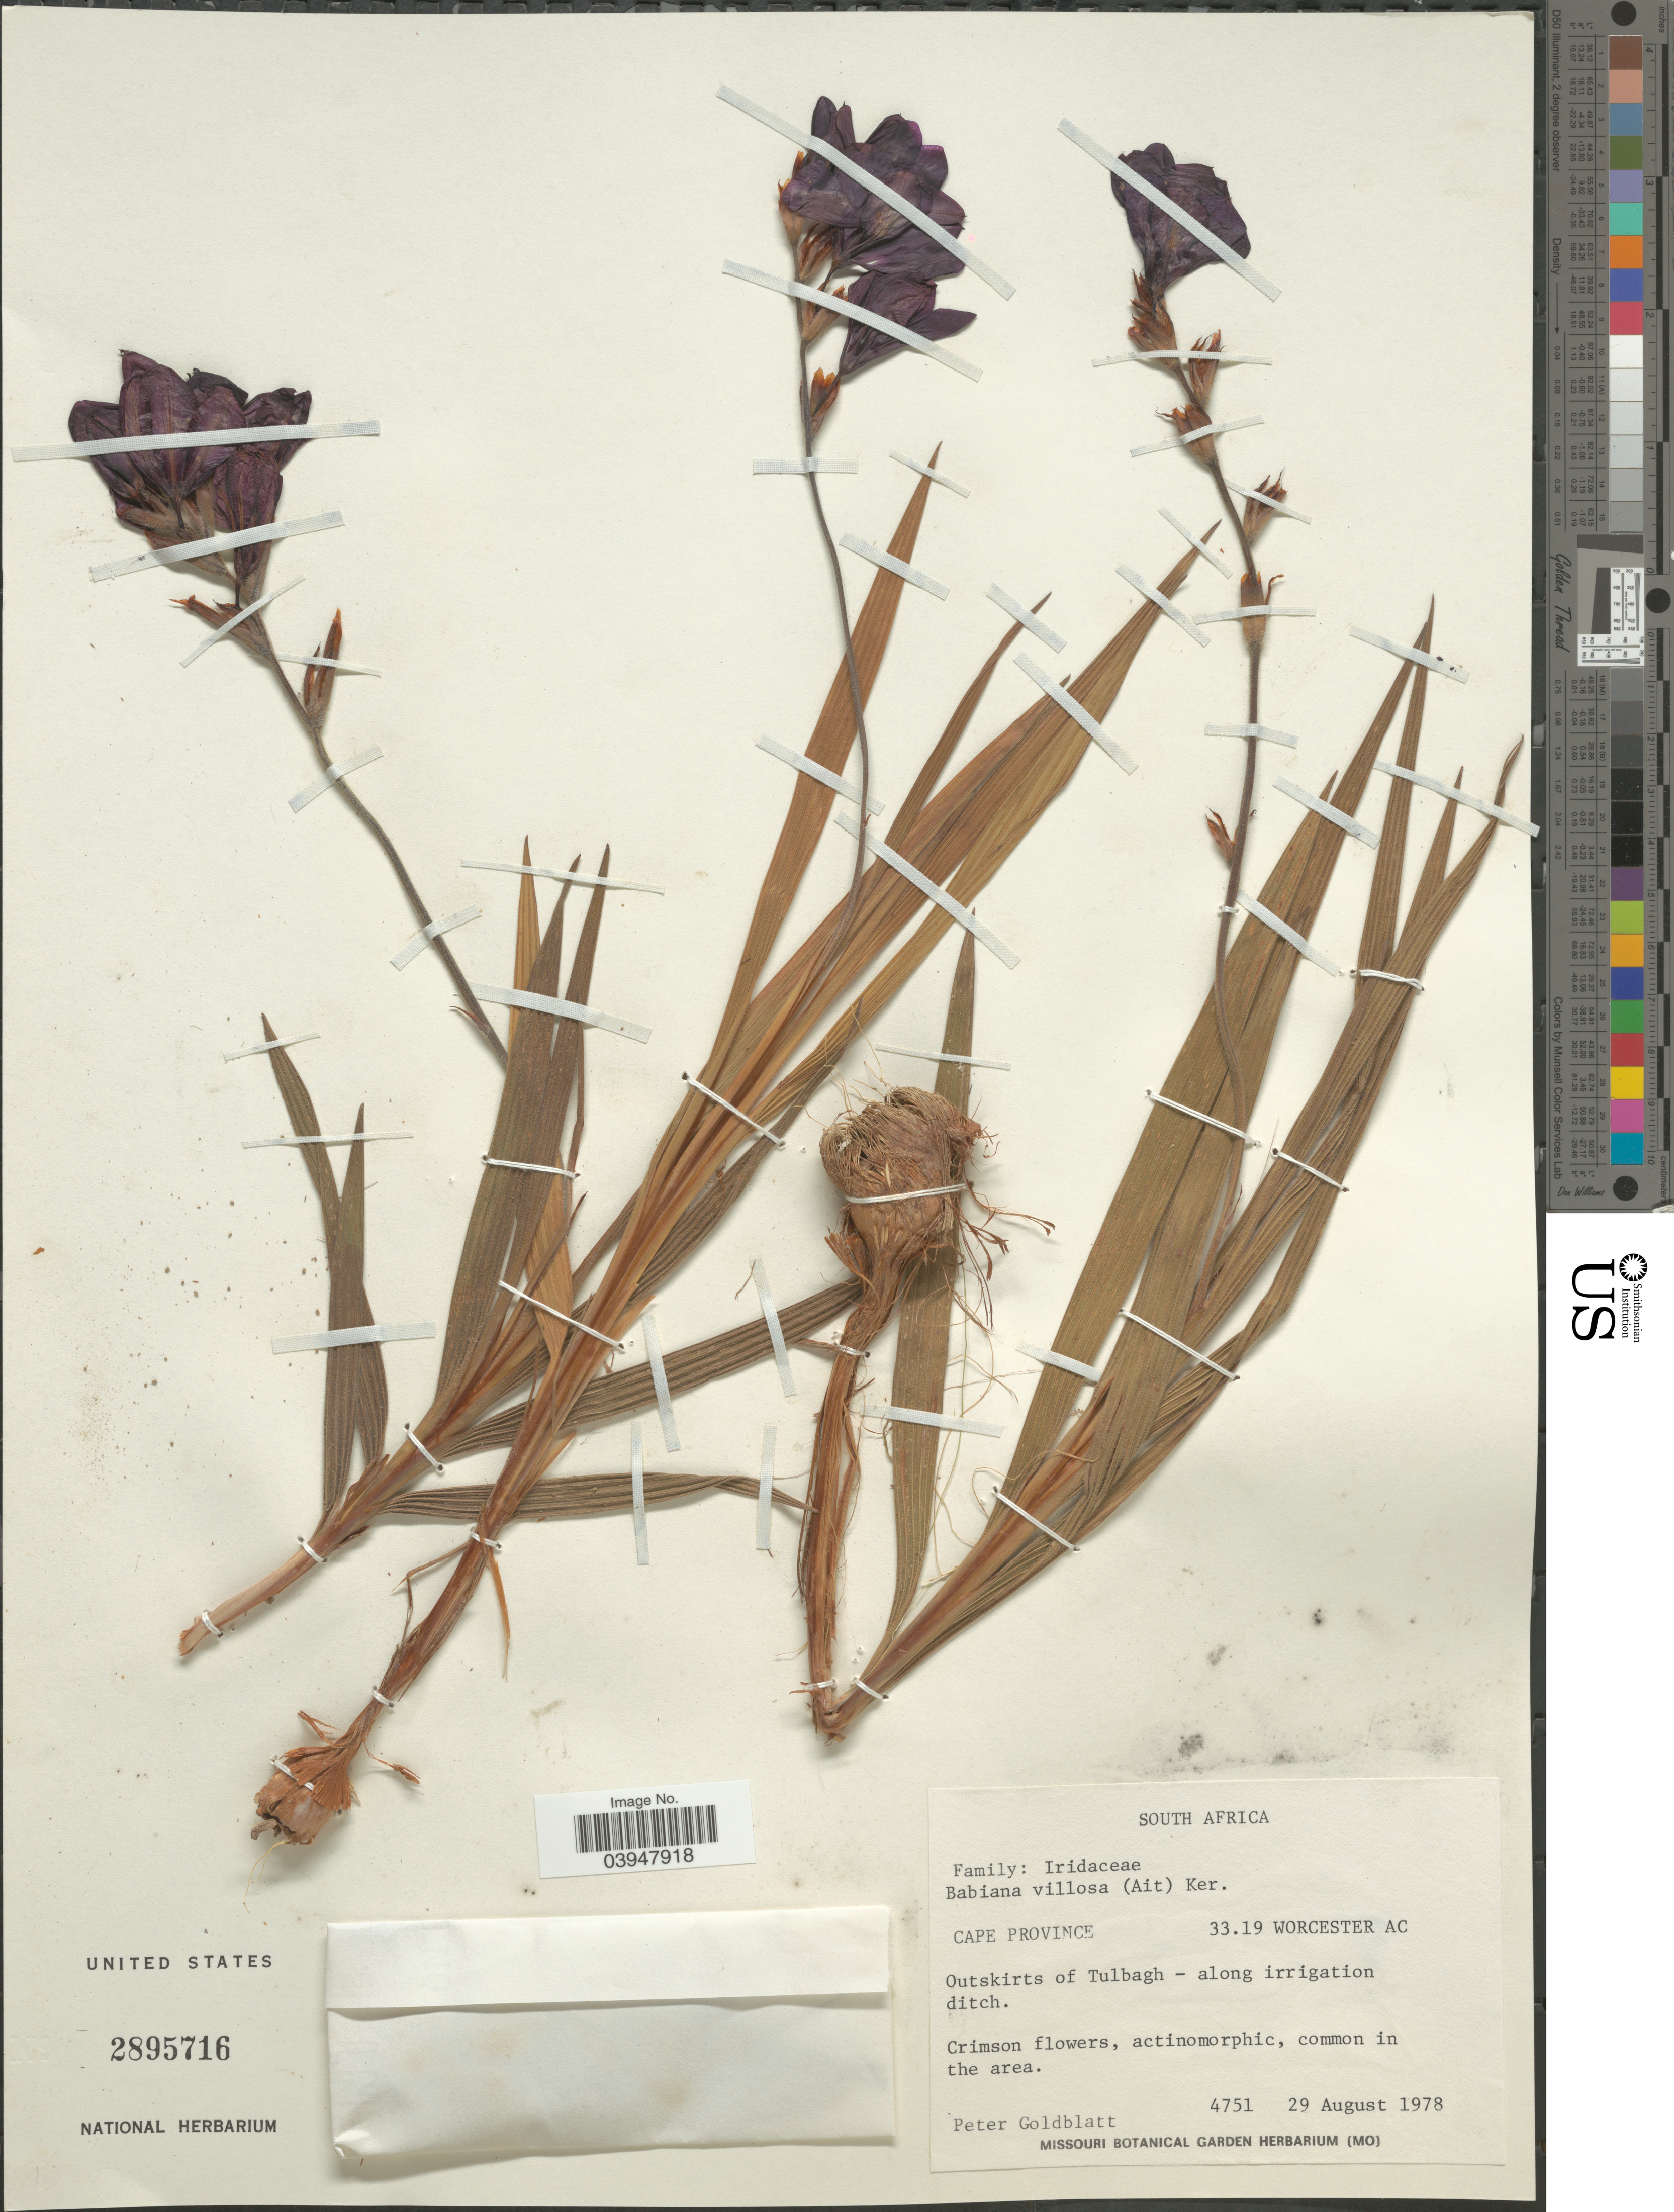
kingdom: Plantae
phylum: Tracheophyta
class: Liliopsida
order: Asparagales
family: Iridaceae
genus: Babiana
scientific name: Babiana villosa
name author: (Aiton) Ker Gawl.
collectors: P. Goldblatt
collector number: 4751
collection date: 1978-08-29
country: South Africa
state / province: Western Cape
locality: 33.19 Worcester AC. Outskirts of Tulbagh - along irrigation ditch.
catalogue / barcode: US 2895716